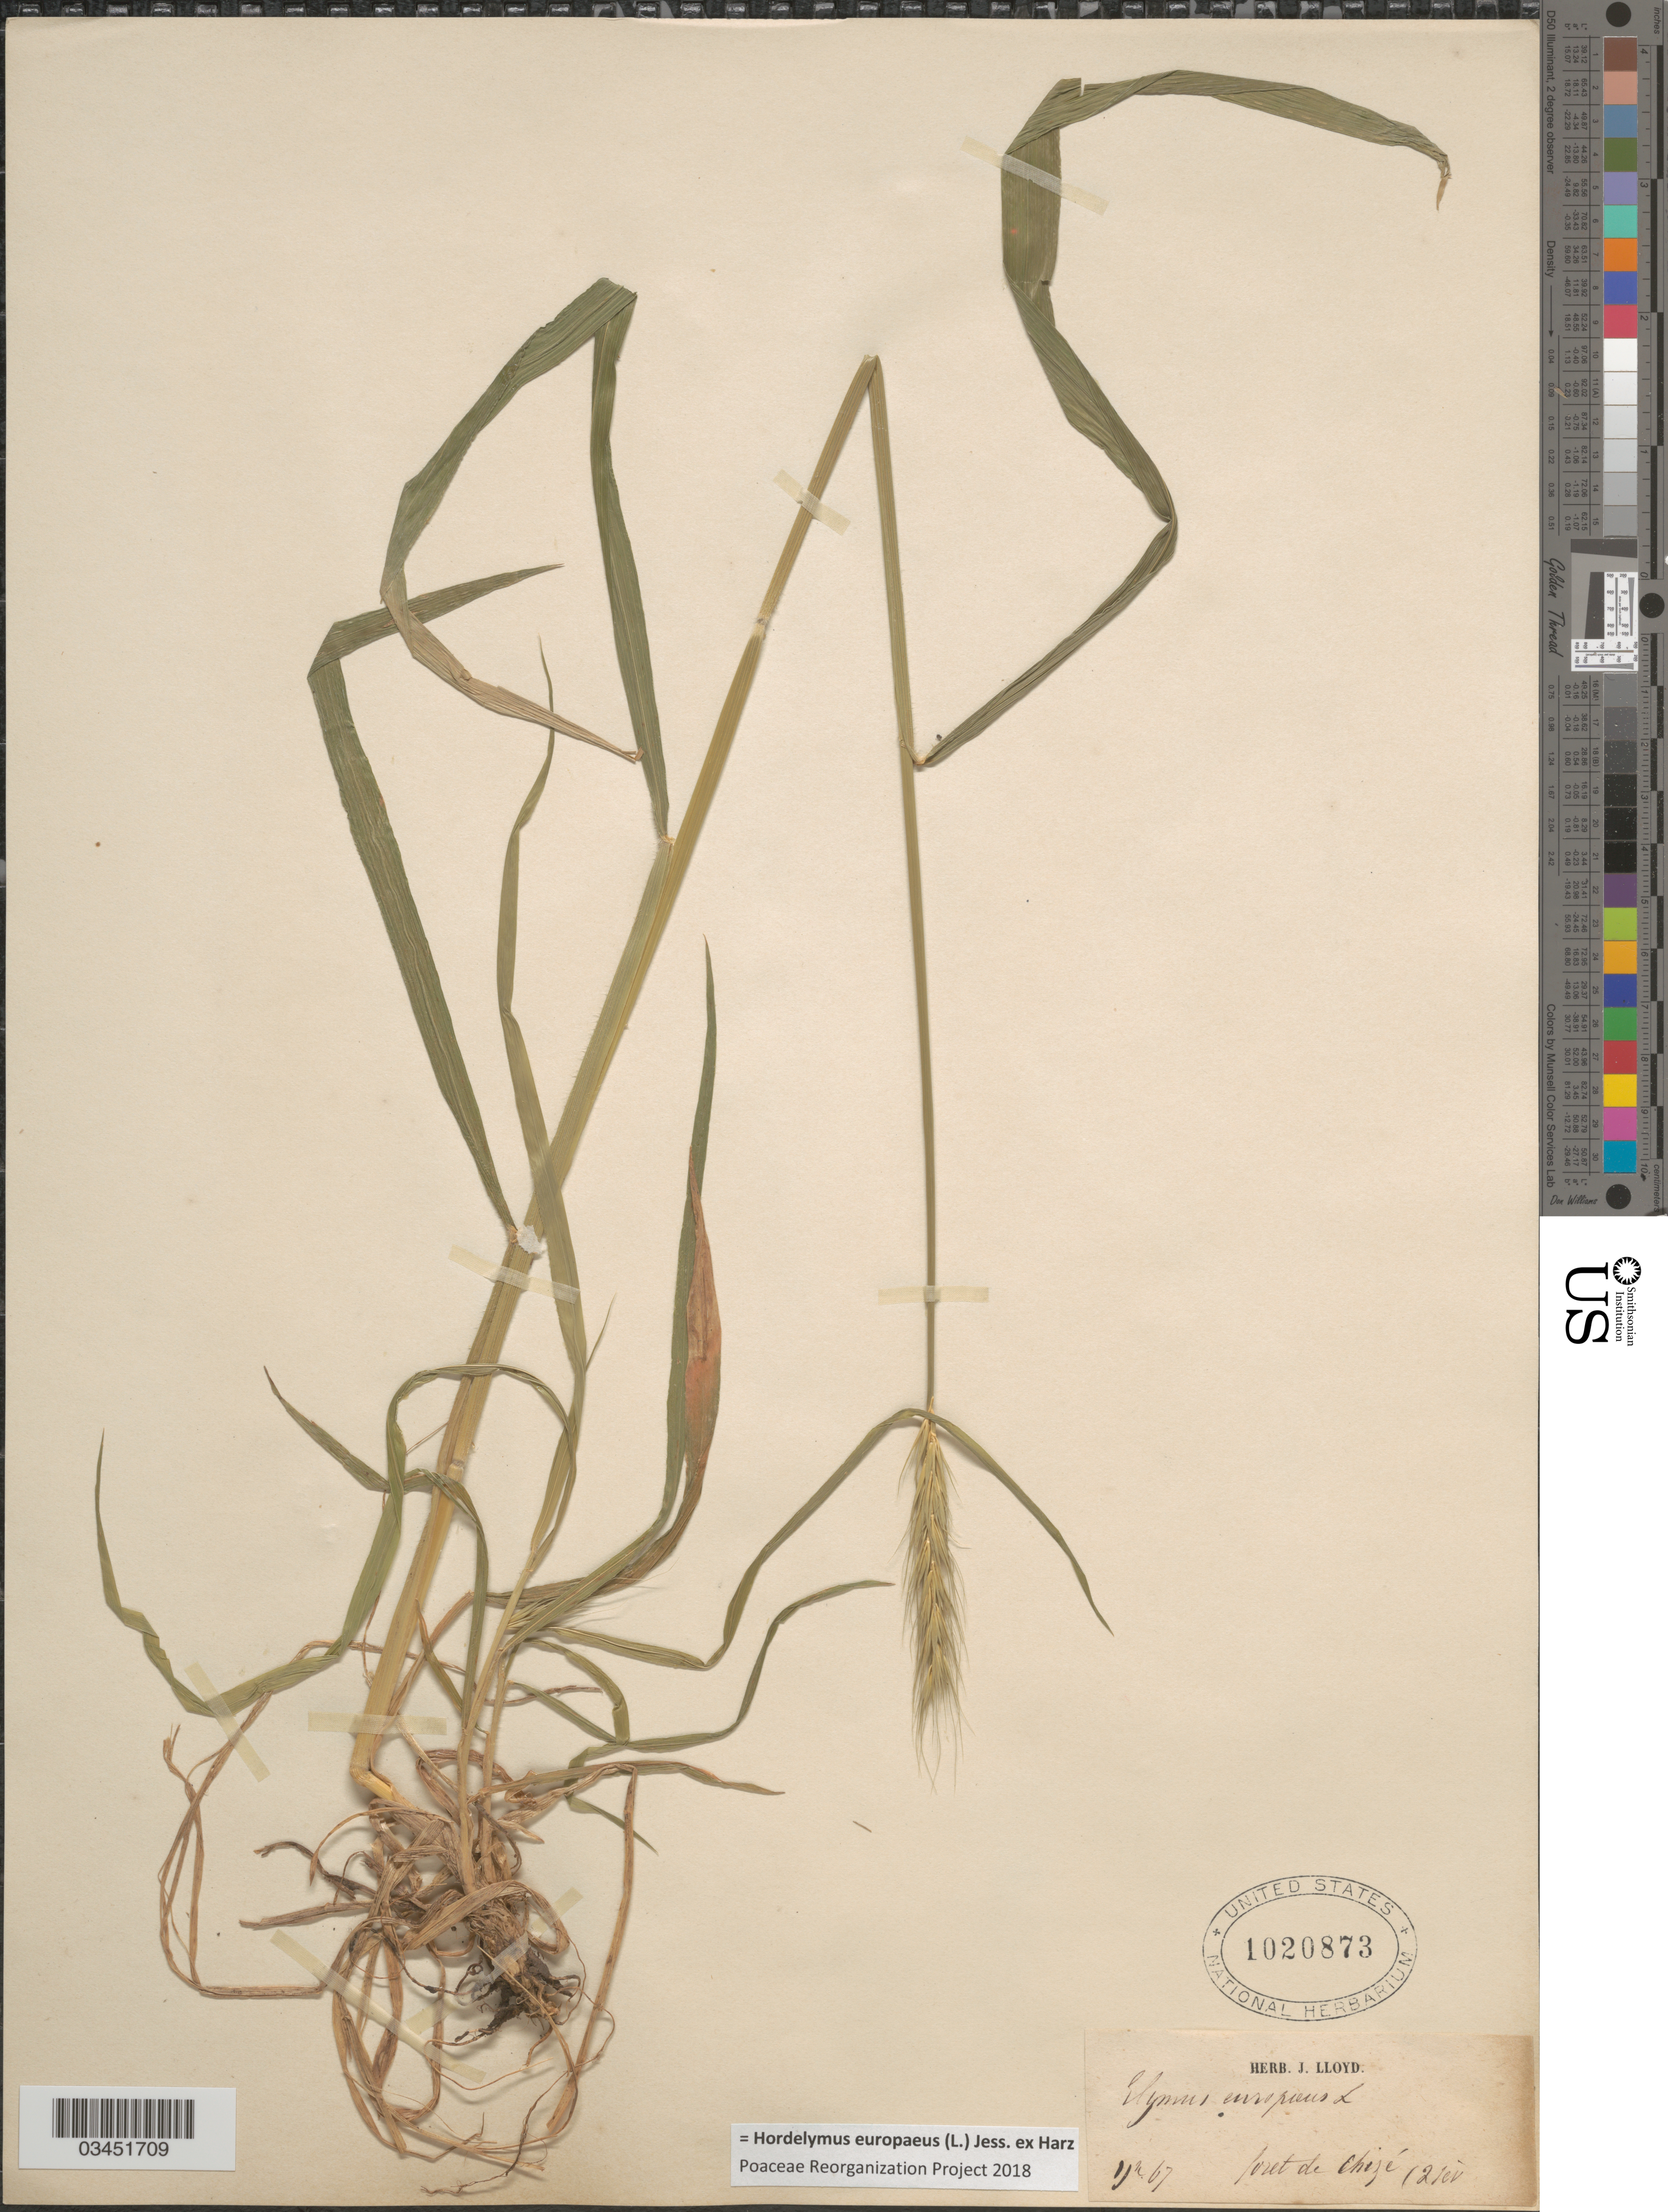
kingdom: Plantae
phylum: Tracheophyta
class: Liliopsida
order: Poales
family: Poaceae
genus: Hordelymus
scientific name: Hordelymus europaeus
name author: (L.) Jess. ex Harz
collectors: Ex herb. J. Lloyd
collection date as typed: Transcribed d/m/y: 1/2/67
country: France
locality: Foret de Chizé.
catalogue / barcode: US 1020873